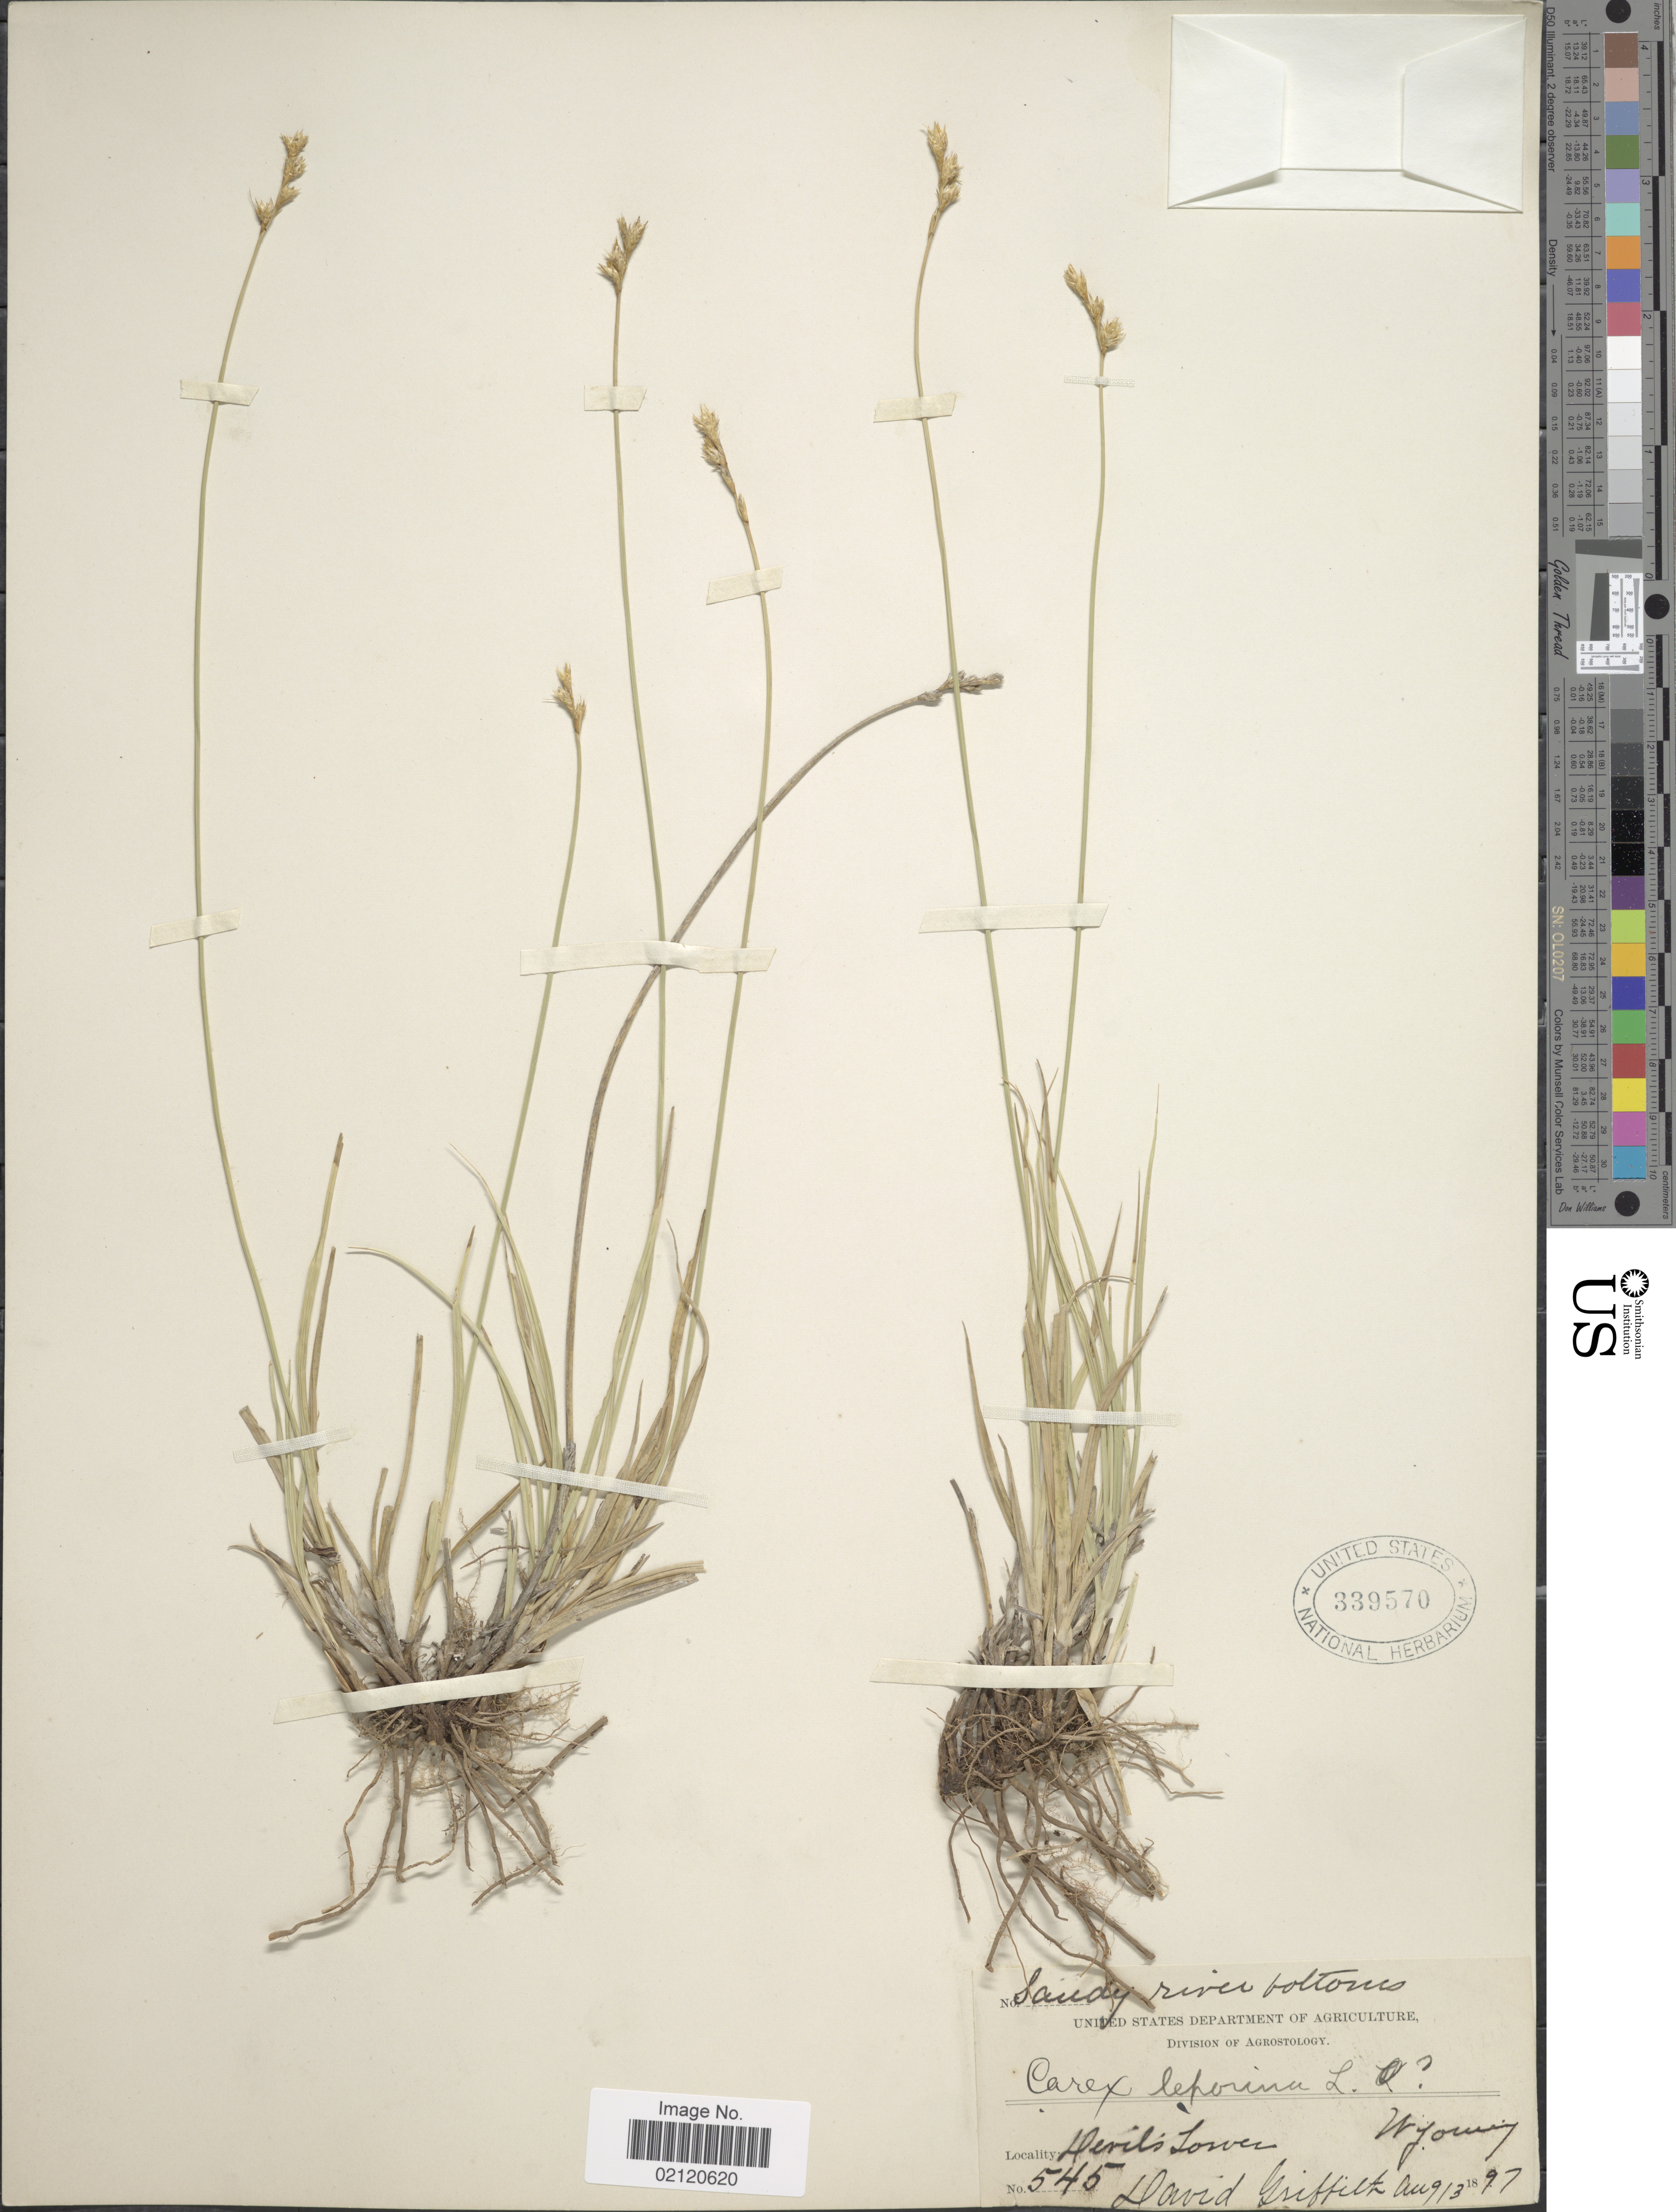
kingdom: Plantae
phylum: Tracheophyta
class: Liliopsida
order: Poales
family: Cyperaceae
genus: Carex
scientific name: Carex leporina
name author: L.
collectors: D. Griffith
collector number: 545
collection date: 1897-08-13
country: United States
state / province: Wyoming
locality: Devils Lower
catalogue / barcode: US 339570